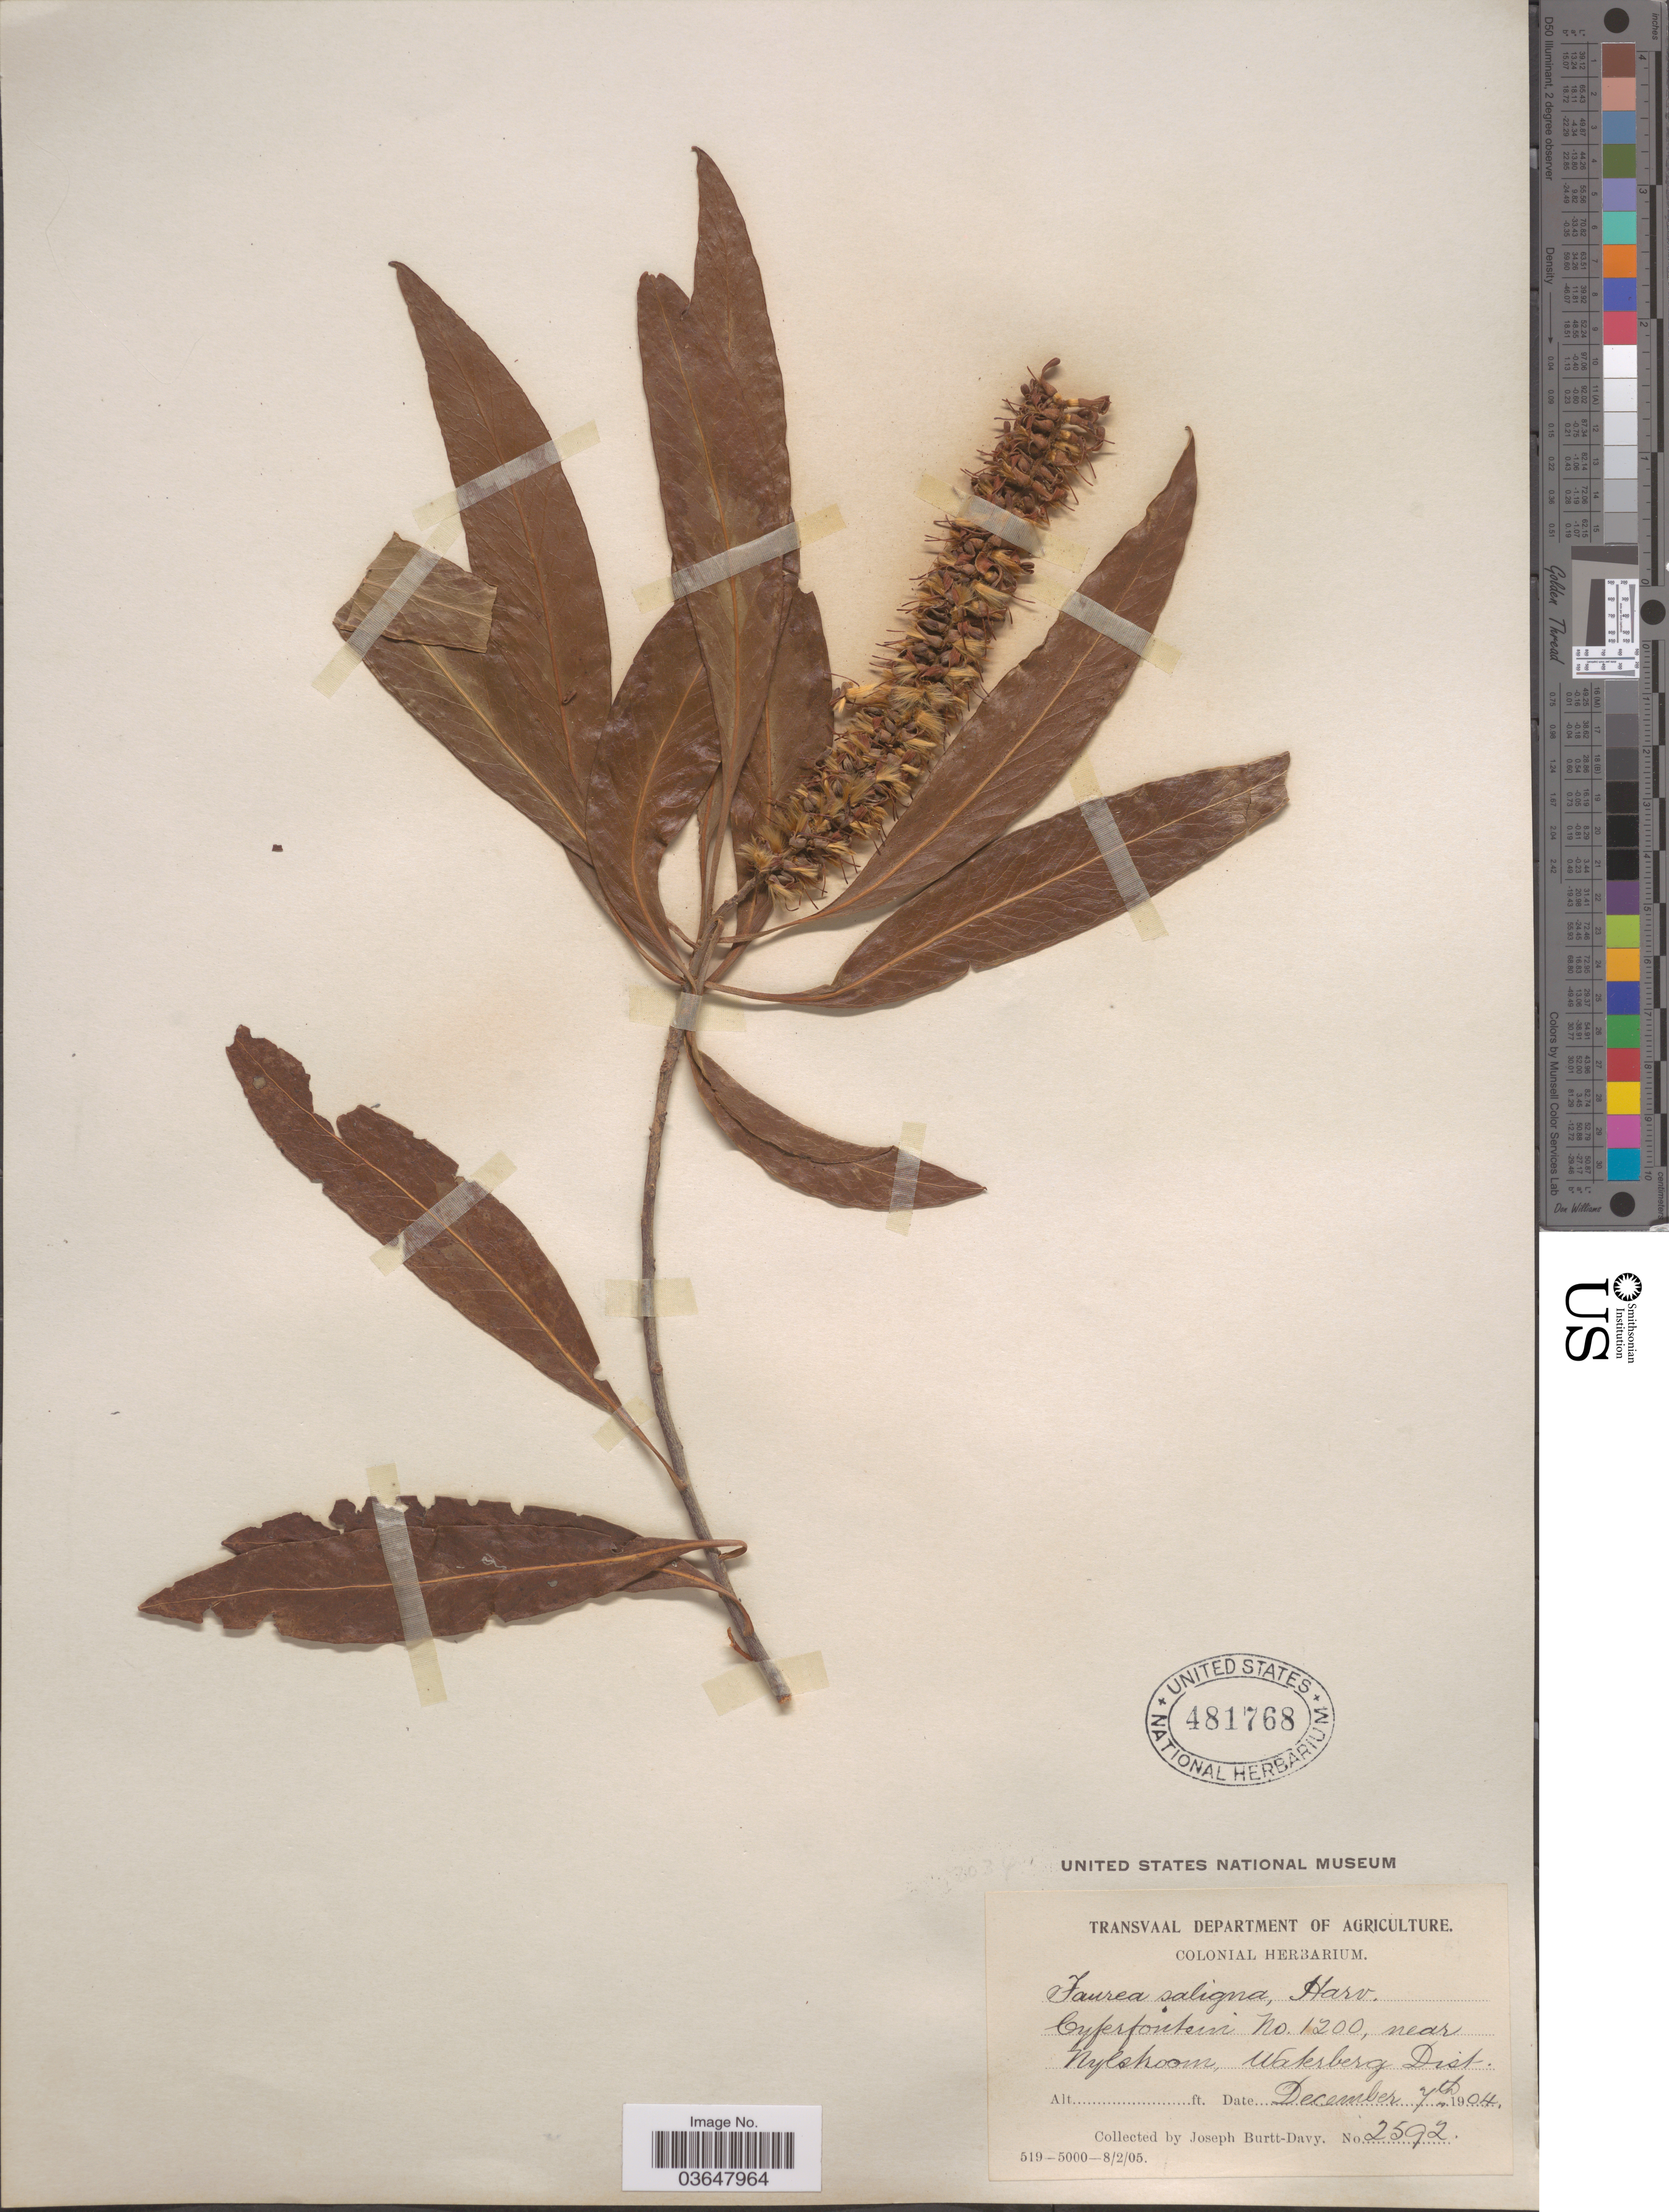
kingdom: Plantae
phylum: Tracheophyta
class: Magnoliopsida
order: Proteales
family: Proteaceae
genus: Faurea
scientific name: Faurea saligna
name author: Harv.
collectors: J. Burtt Davy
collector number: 2592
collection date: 1904-12-07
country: South Africa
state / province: Limpopo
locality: Cijferfontein no. 1200, near Nylstroom, Waterberg Dist.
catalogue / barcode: US 481768